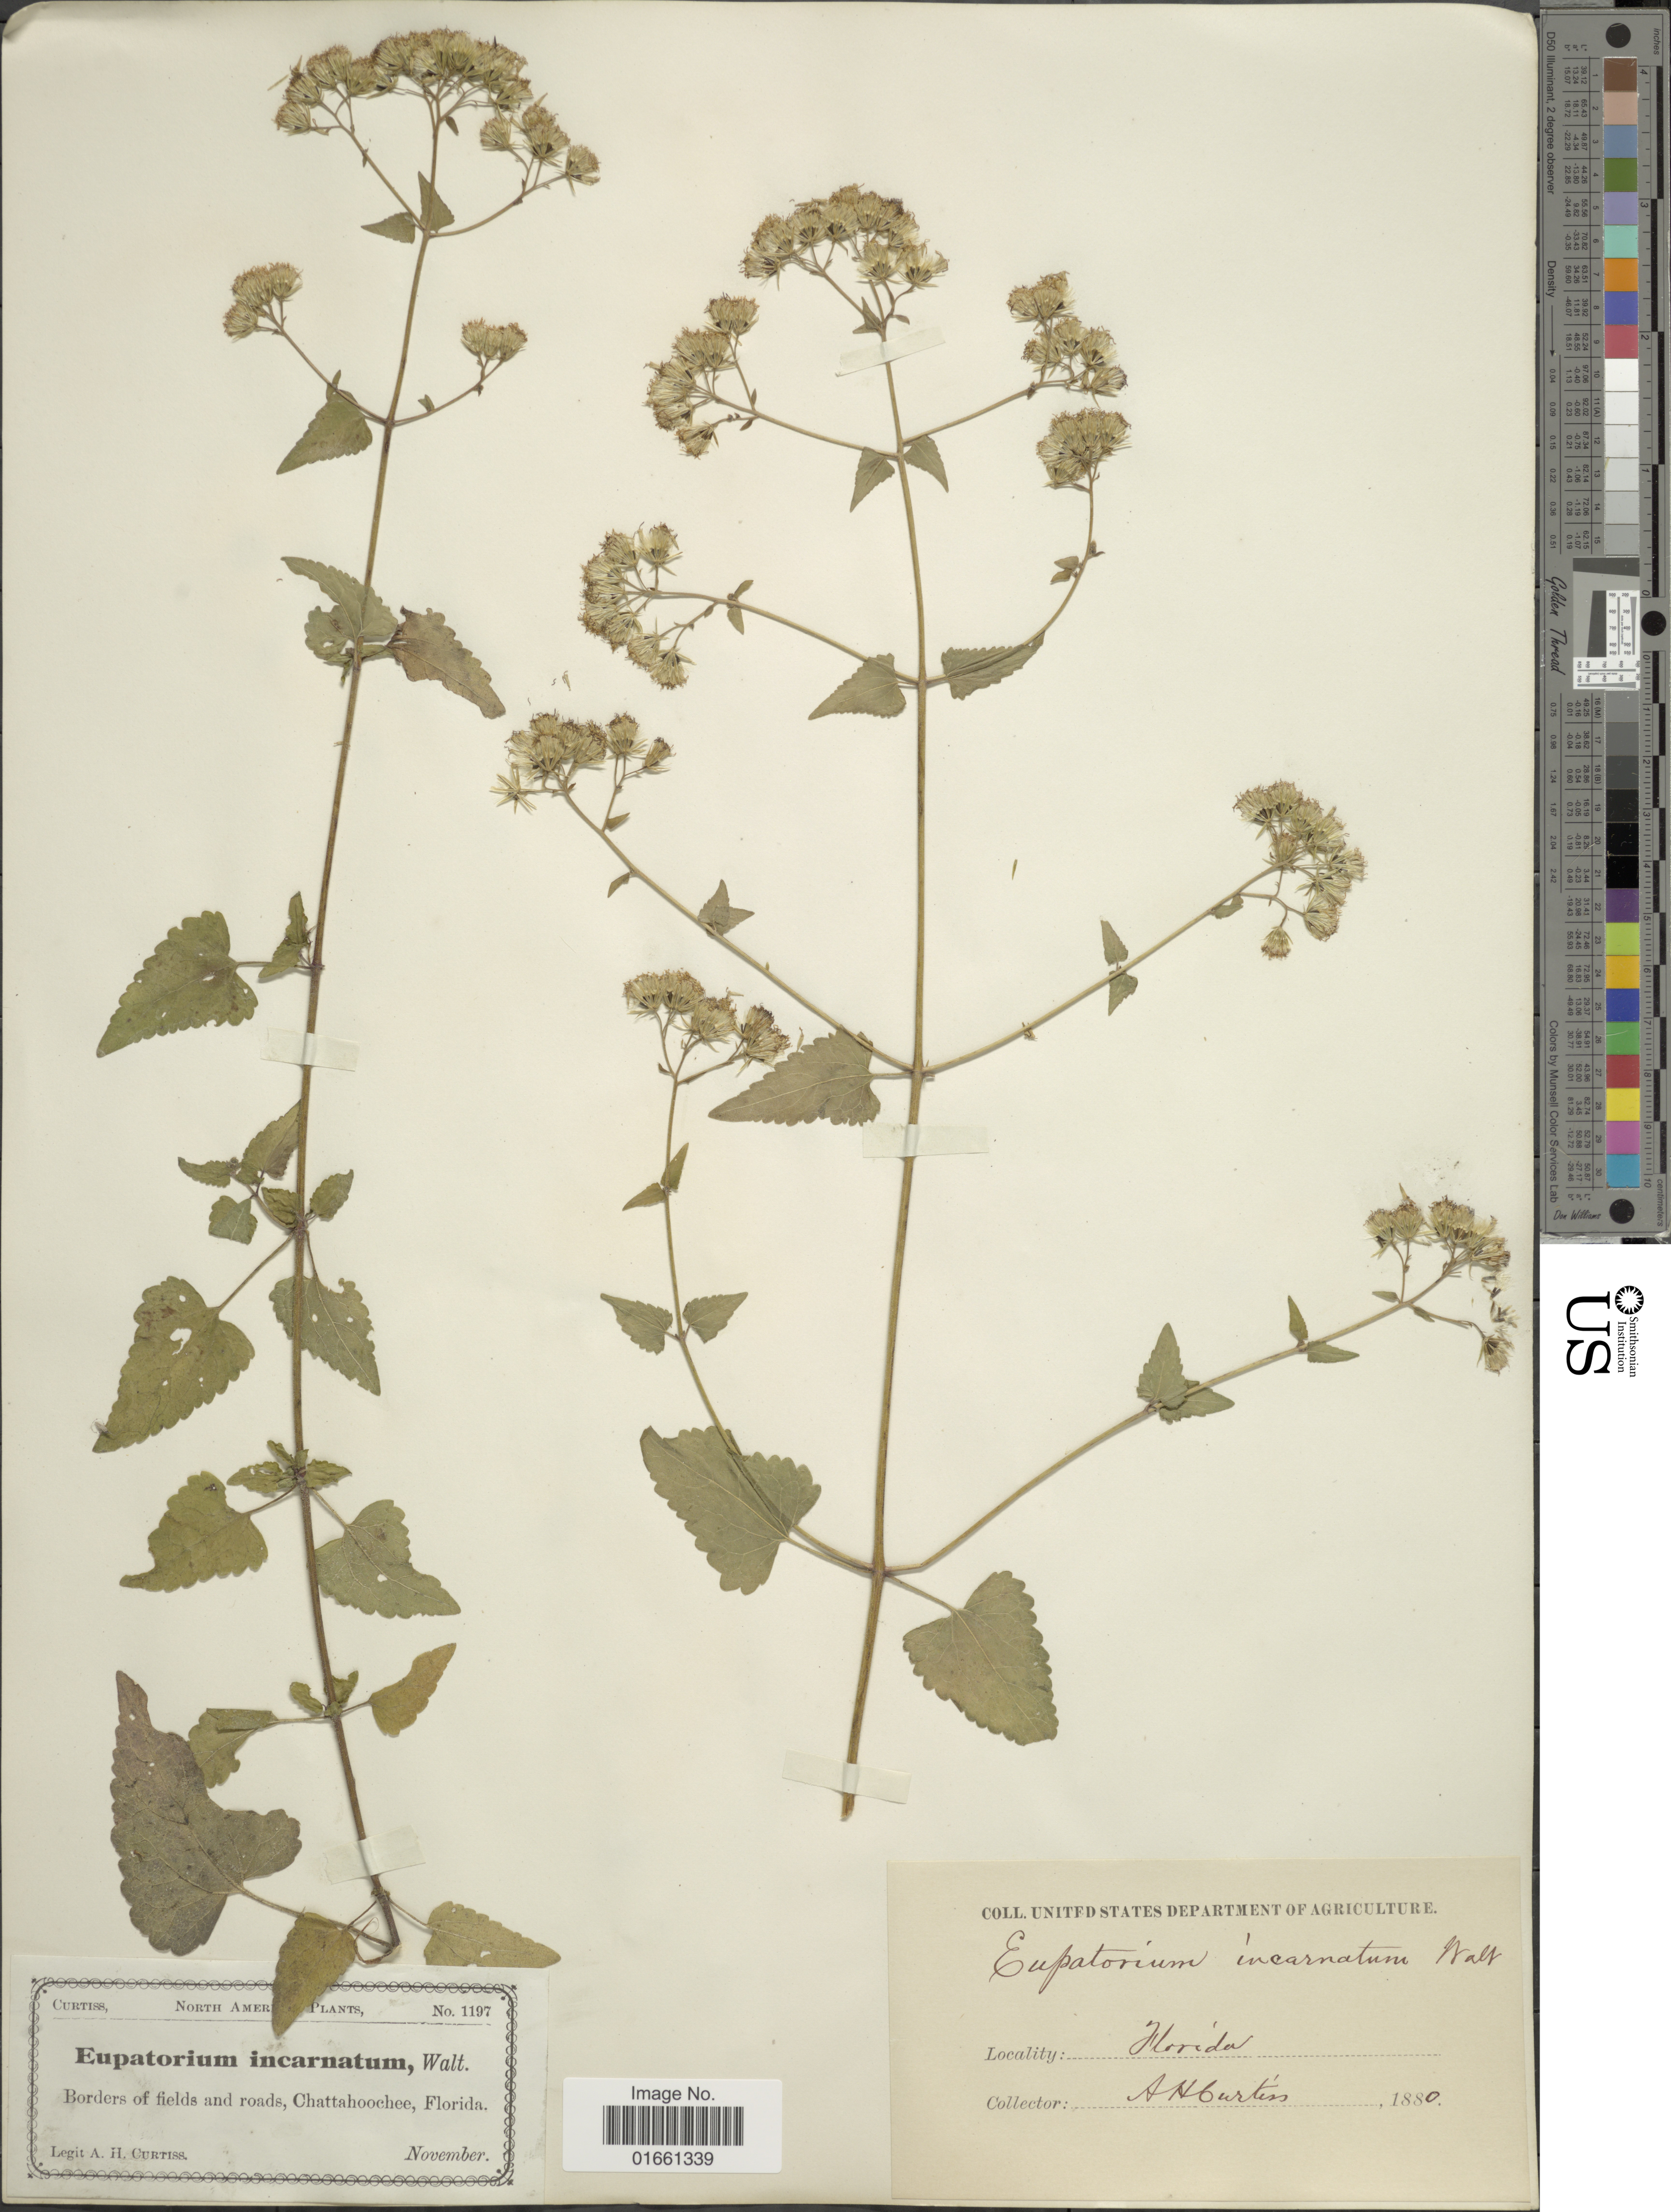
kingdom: Plantae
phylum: Tracheophyta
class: Magnoliopsida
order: Asterales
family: Asteraceae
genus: Fleischmannia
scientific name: Fleischmannia incarnata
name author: (Walter) R.M. King & H. Rob.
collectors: A. H. Curtiss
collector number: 1197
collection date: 1880-11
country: United States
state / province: Florida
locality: Border of fields and roads, Chattahooche.